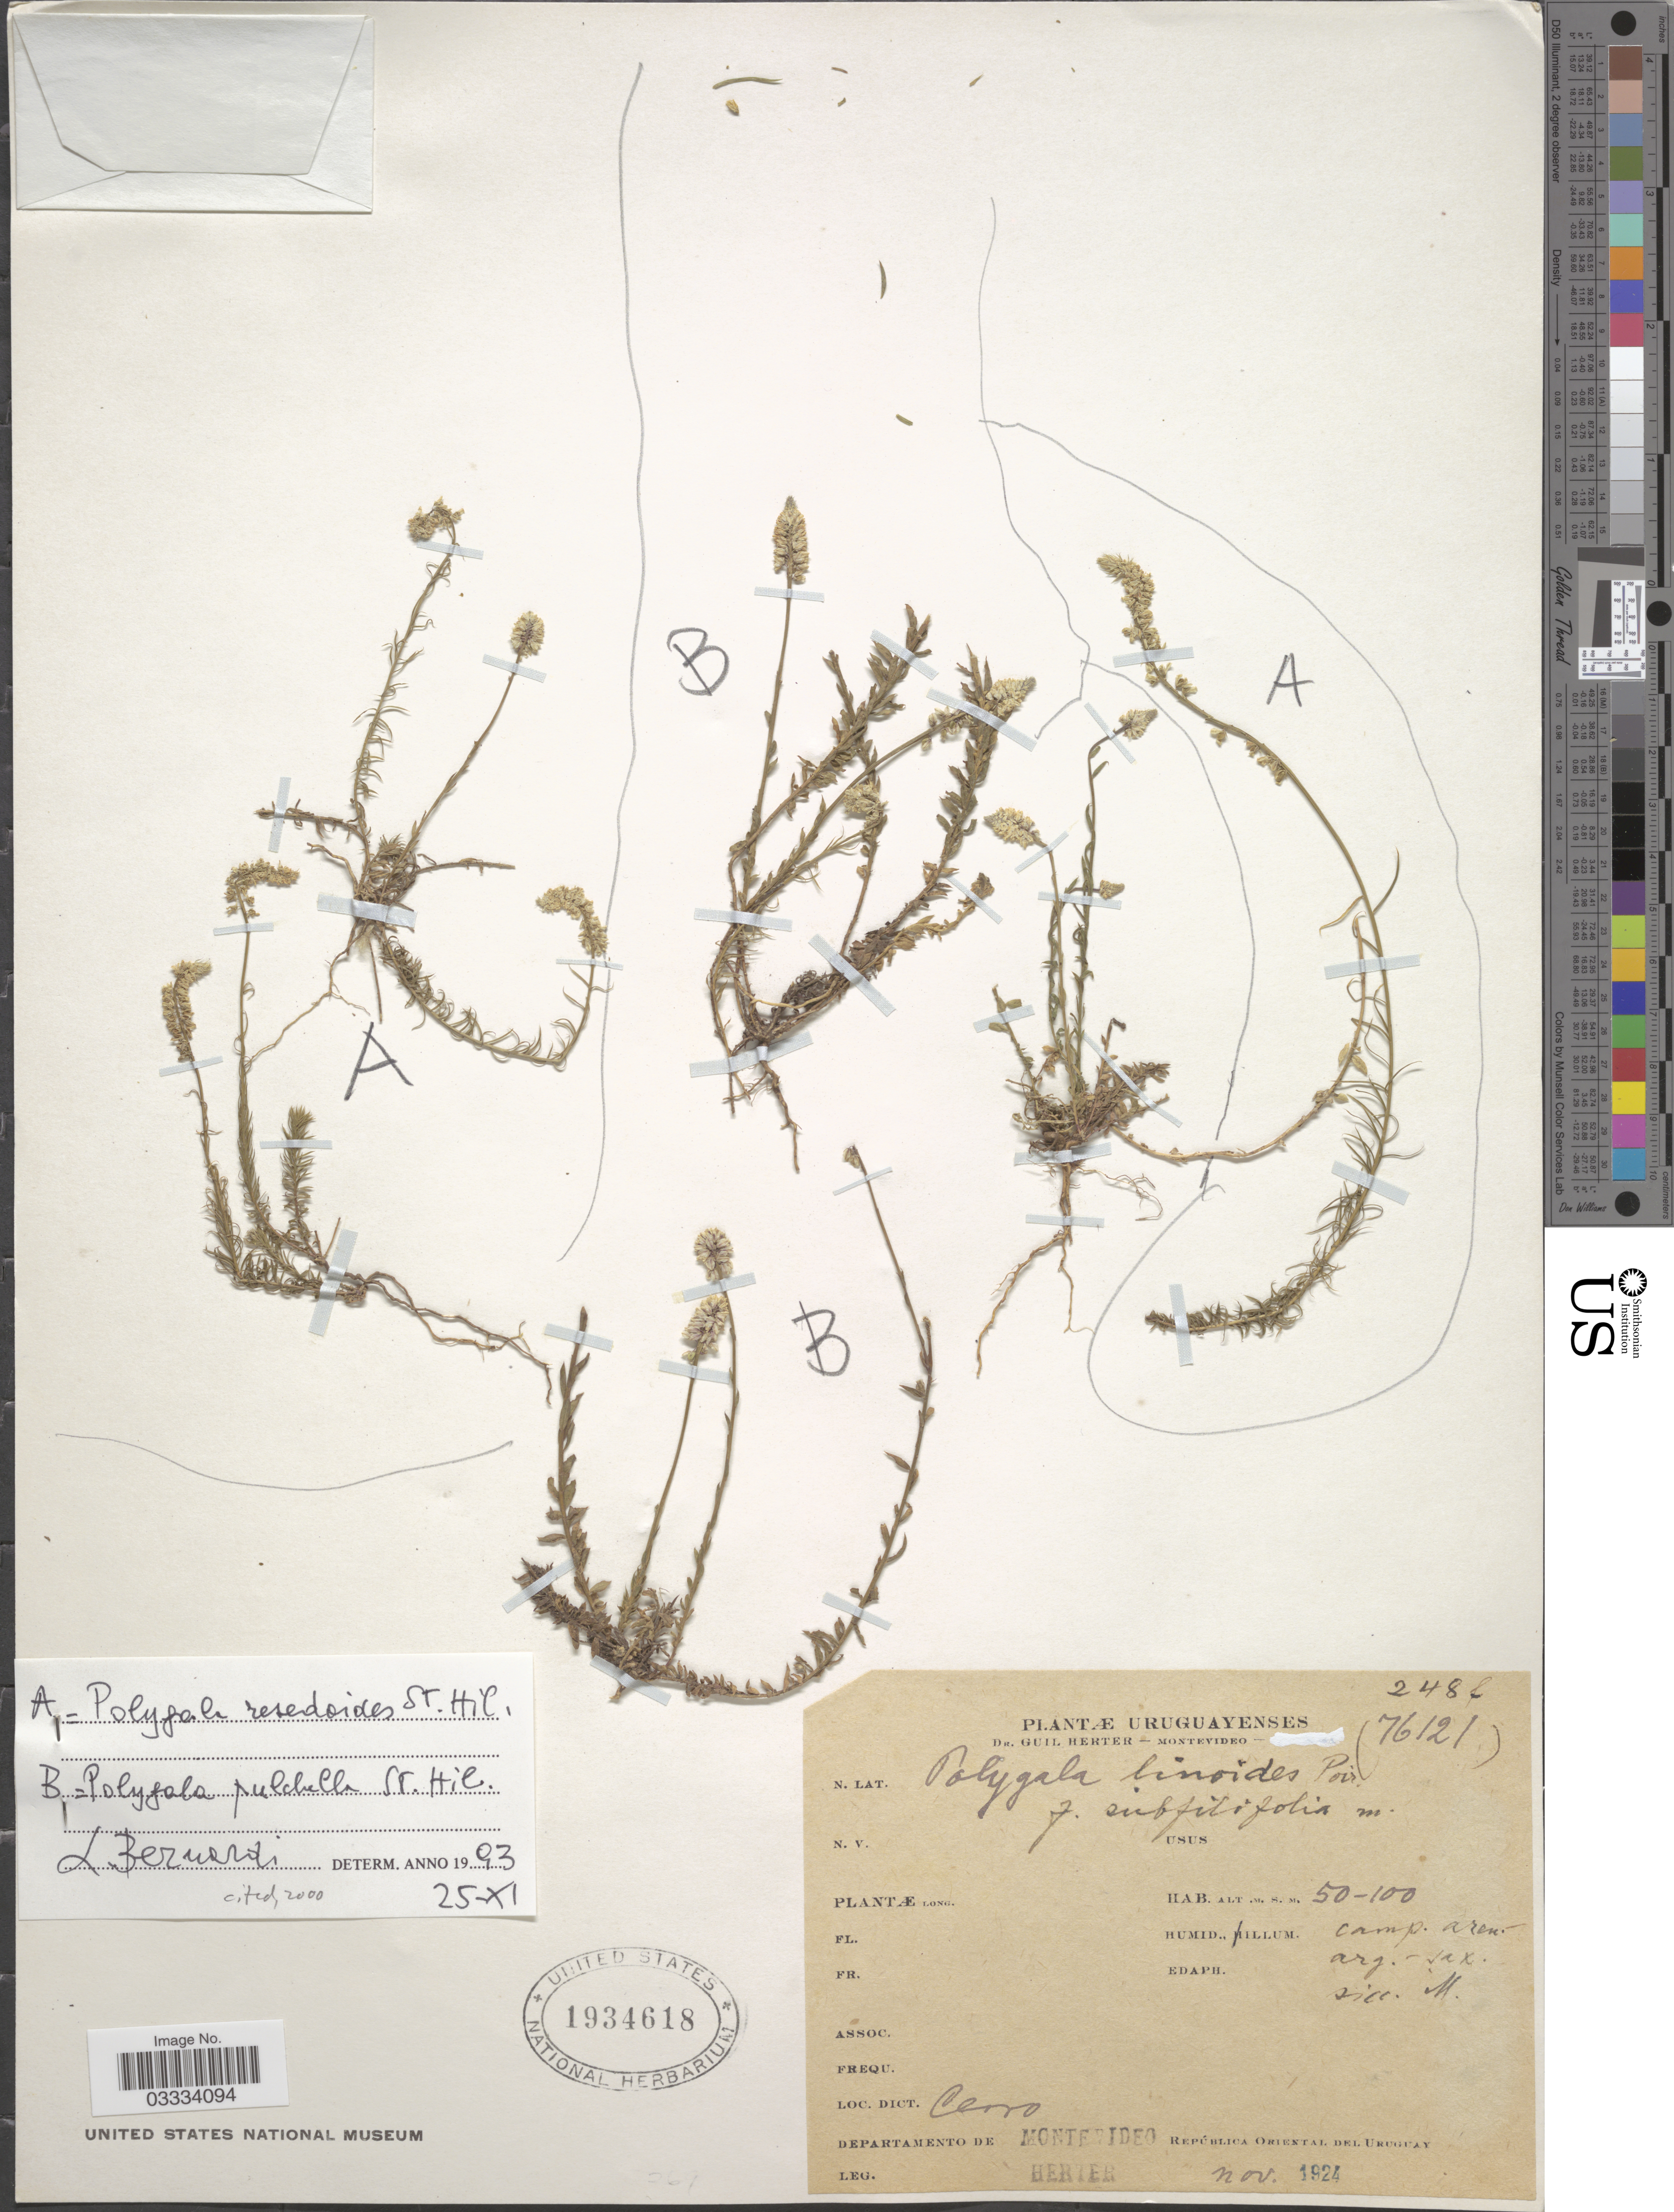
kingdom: Plantae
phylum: Tracheophyta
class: Magnoliopsida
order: Fabales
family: Polygalaceae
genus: Polygala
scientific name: Polygala resedoides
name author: A. St.-Hil. & Moq.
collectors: G. Herter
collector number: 2487 (76121)*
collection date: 1924-11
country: Uruguay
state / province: Montevideo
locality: Cerro. Departamento de Montevideo. República Oriental del Uruguay.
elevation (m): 50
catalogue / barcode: US 1934618